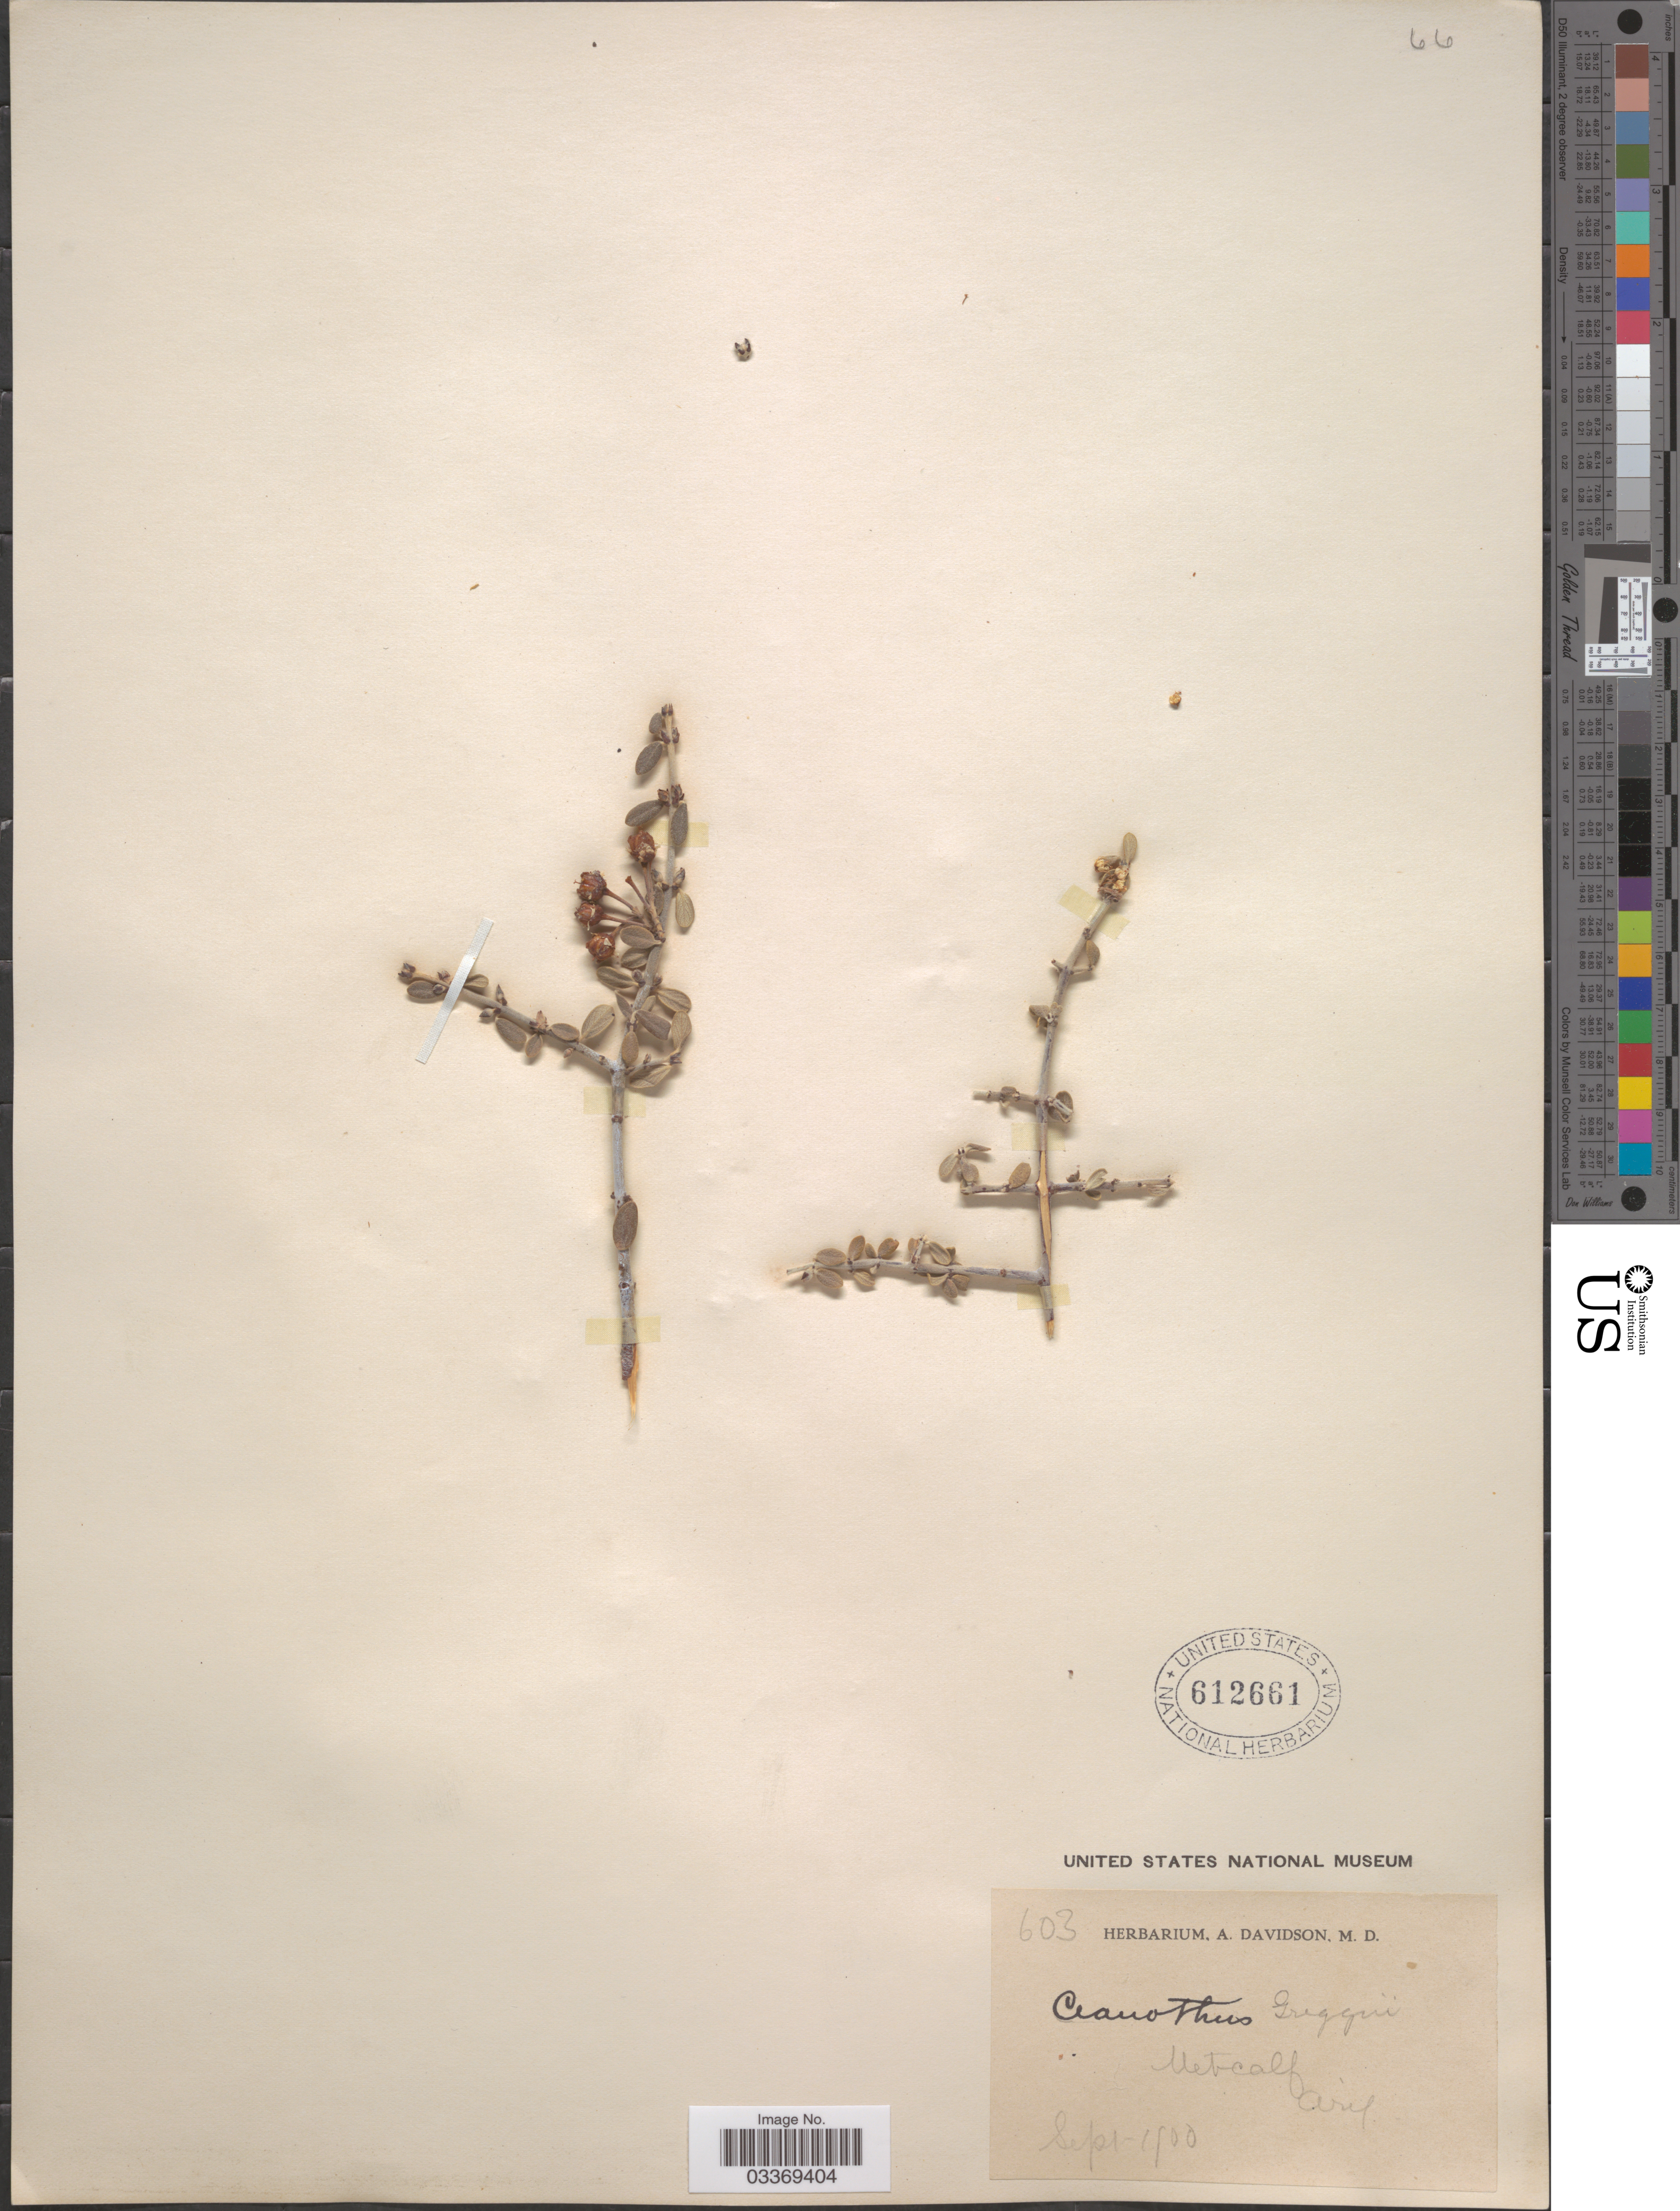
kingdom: Plantae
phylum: Tracheophyta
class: Magnoliopsida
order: Rosales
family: Rhamnaceae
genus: Ceanothus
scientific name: Ceanothus greggii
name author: A. Gray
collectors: ex herb. A. Davidson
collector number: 603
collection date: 1900-09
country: United States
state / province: Arizona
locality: Metcalf.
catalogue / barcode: US 612661